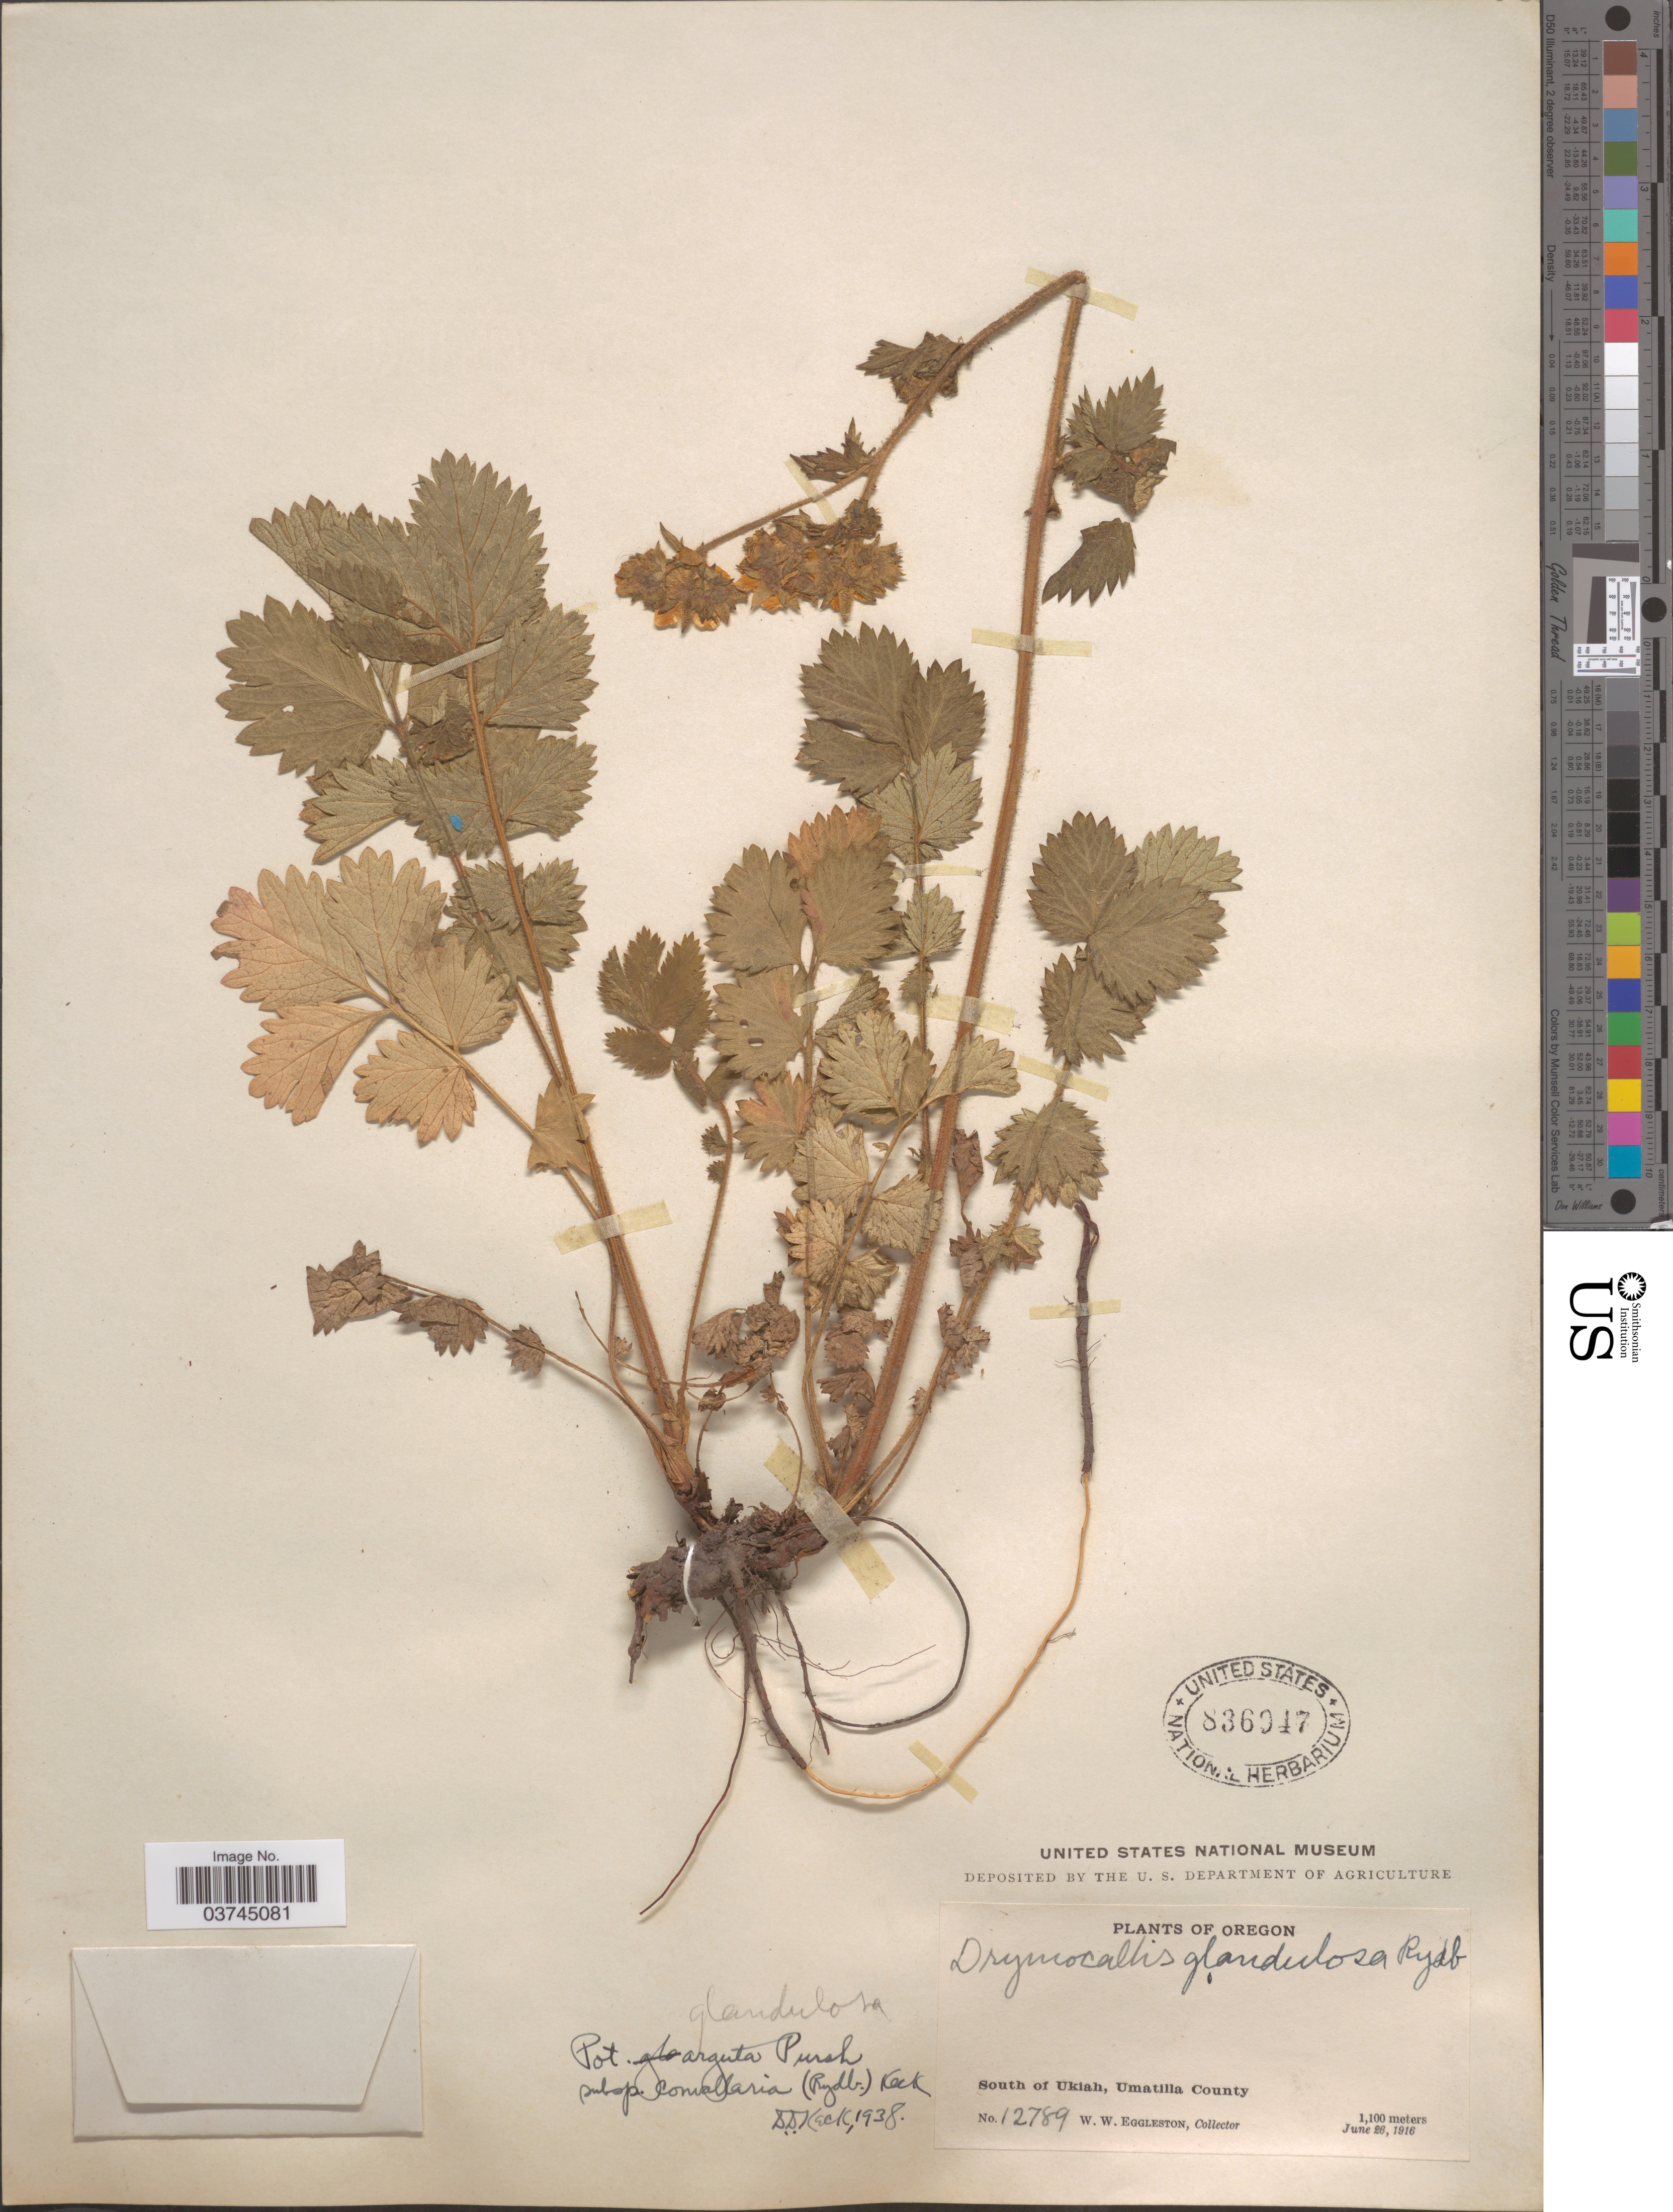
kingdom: Plantae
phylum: Tracheophyta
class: Magnoliopsida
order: Rosales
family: Rosaceae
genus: Drymocallis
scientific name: Drymocallis convallaria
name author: (Rydb.) Rydb.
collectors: W. W. Eggleston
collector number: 12789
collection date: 1916-06-26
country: United States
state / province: Oregon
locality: South of Ukiah, Umatilla County.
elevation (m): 1100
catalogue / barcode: US 836047